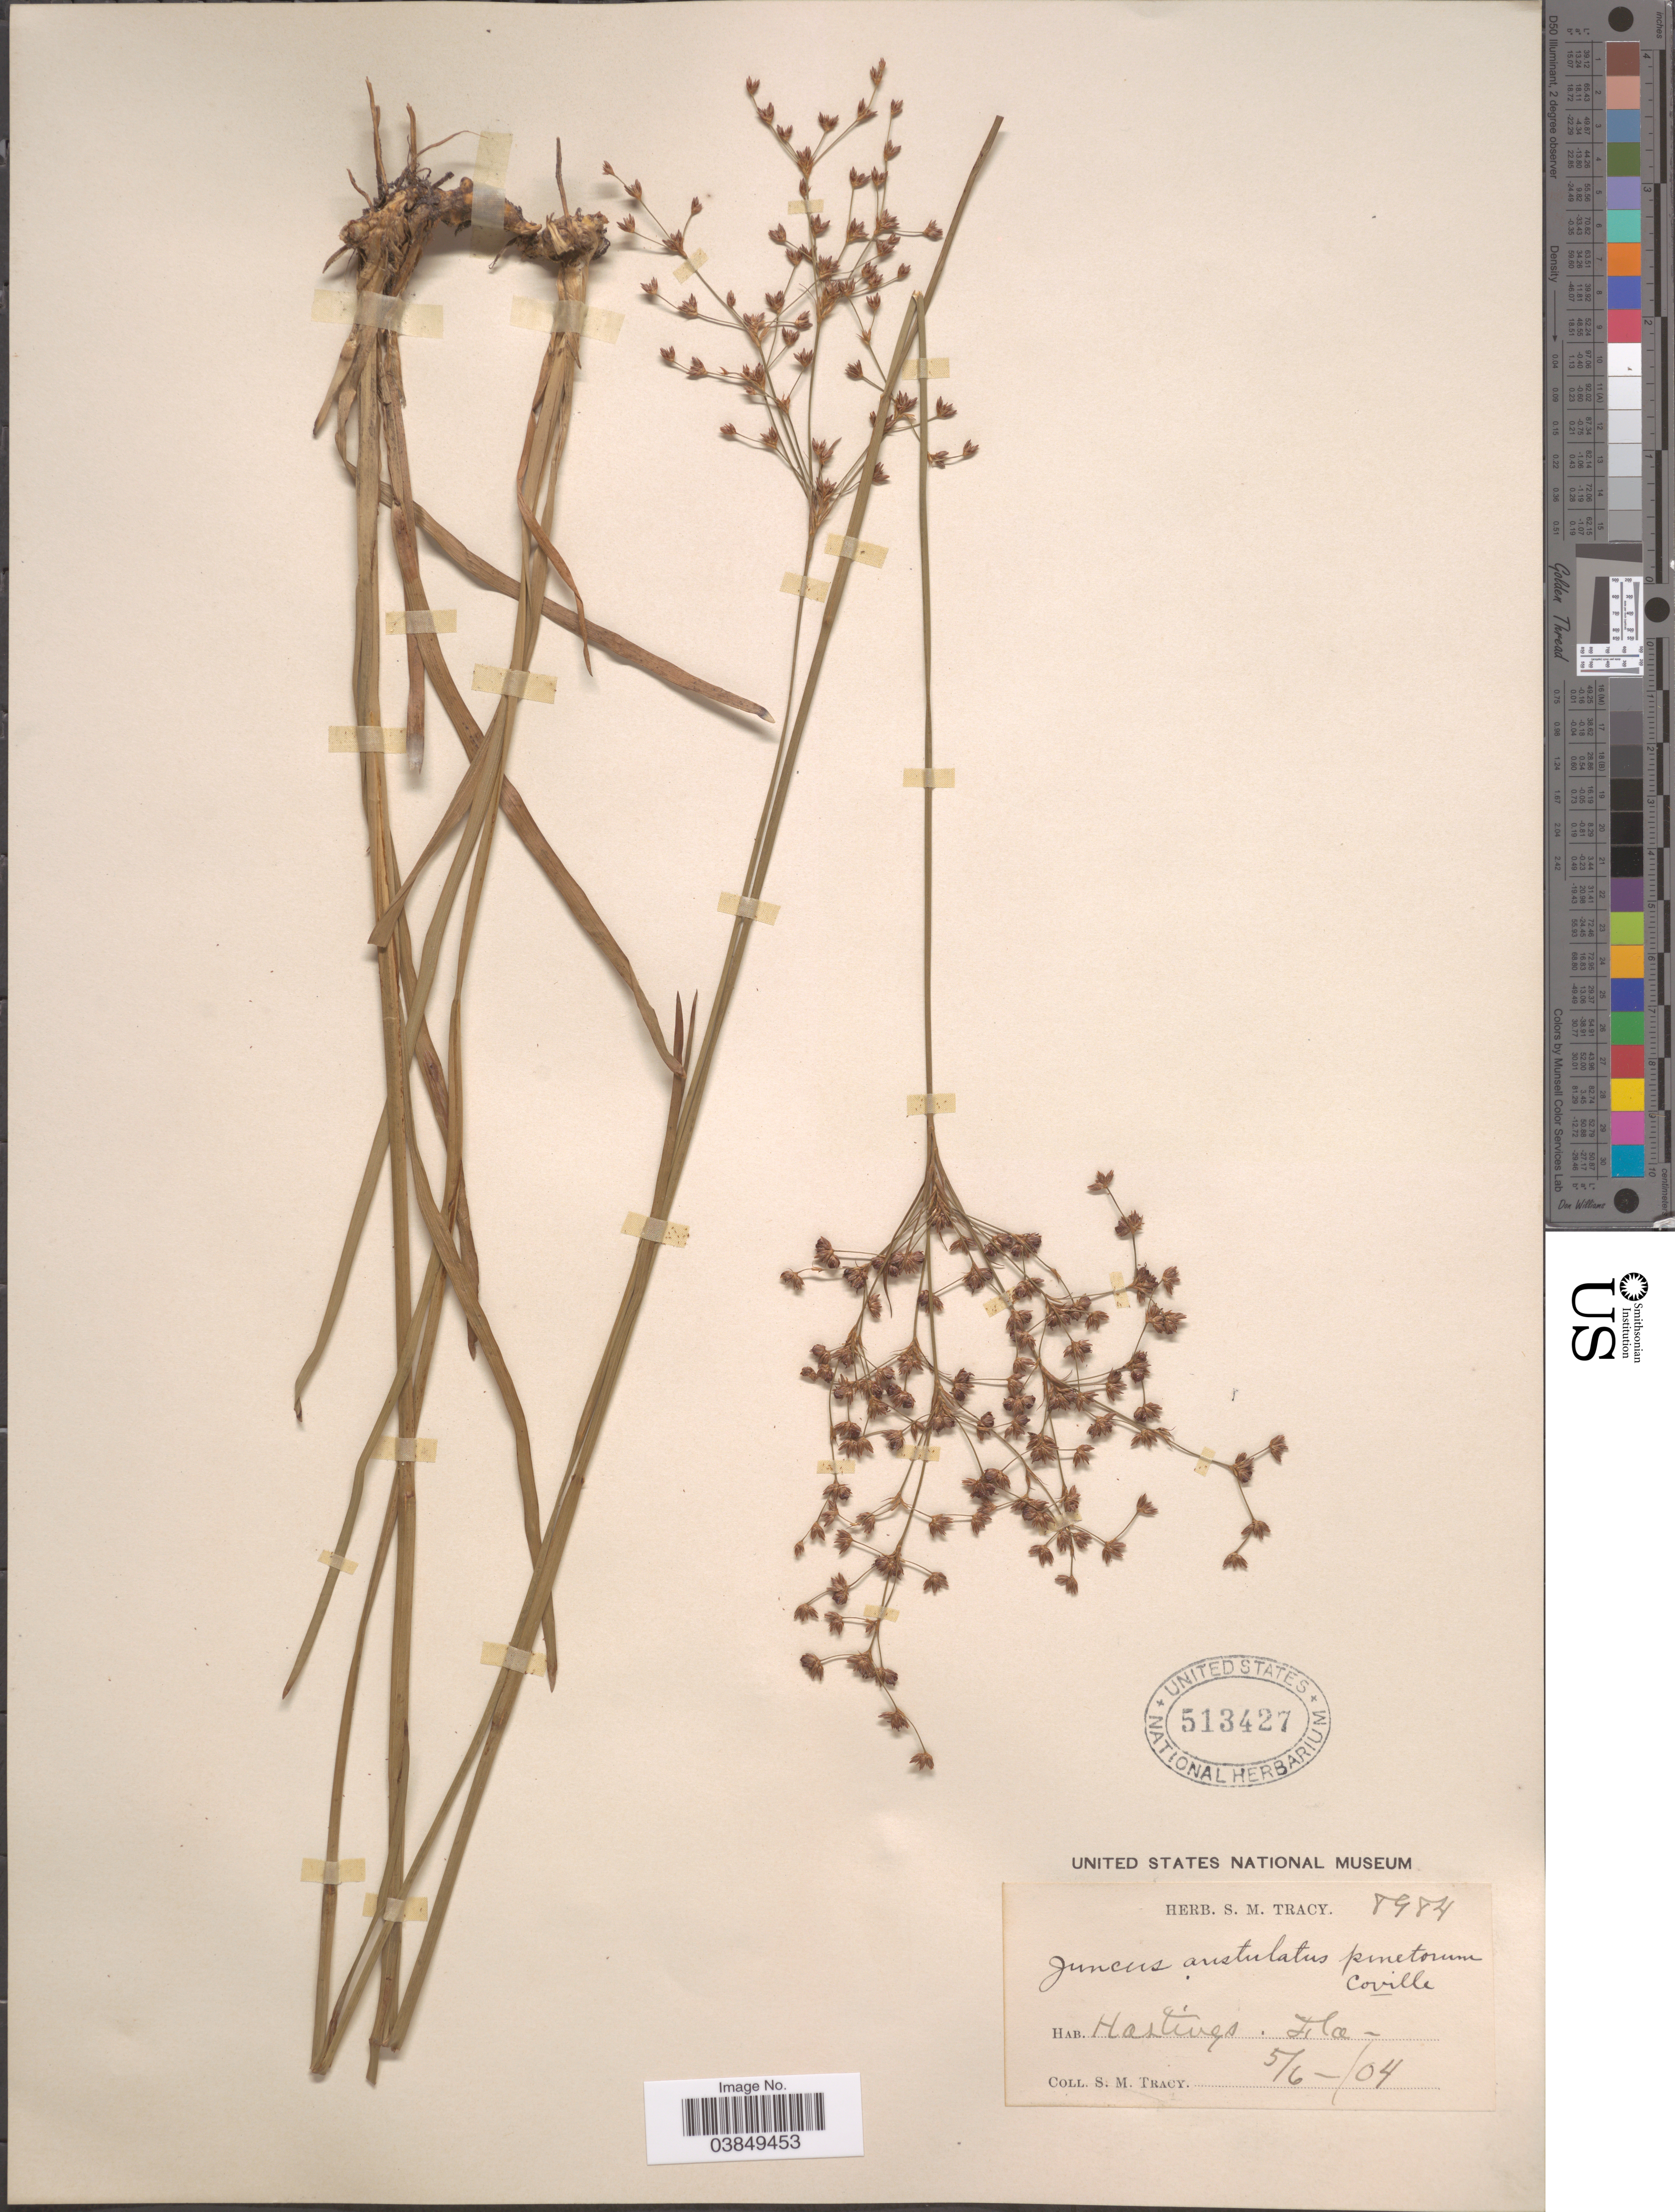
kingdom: Plantae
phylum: Tracheophyta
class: Liliopsida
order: Poales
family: Juncaceae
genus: Juncus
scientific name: Juncus aristulatus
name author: Michx.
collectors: S. M. Tracy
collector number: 8984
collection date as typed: Transcribed d/m/y: 6/5/4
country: United States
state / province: Florida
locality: Hastings.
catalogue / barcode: US 513427